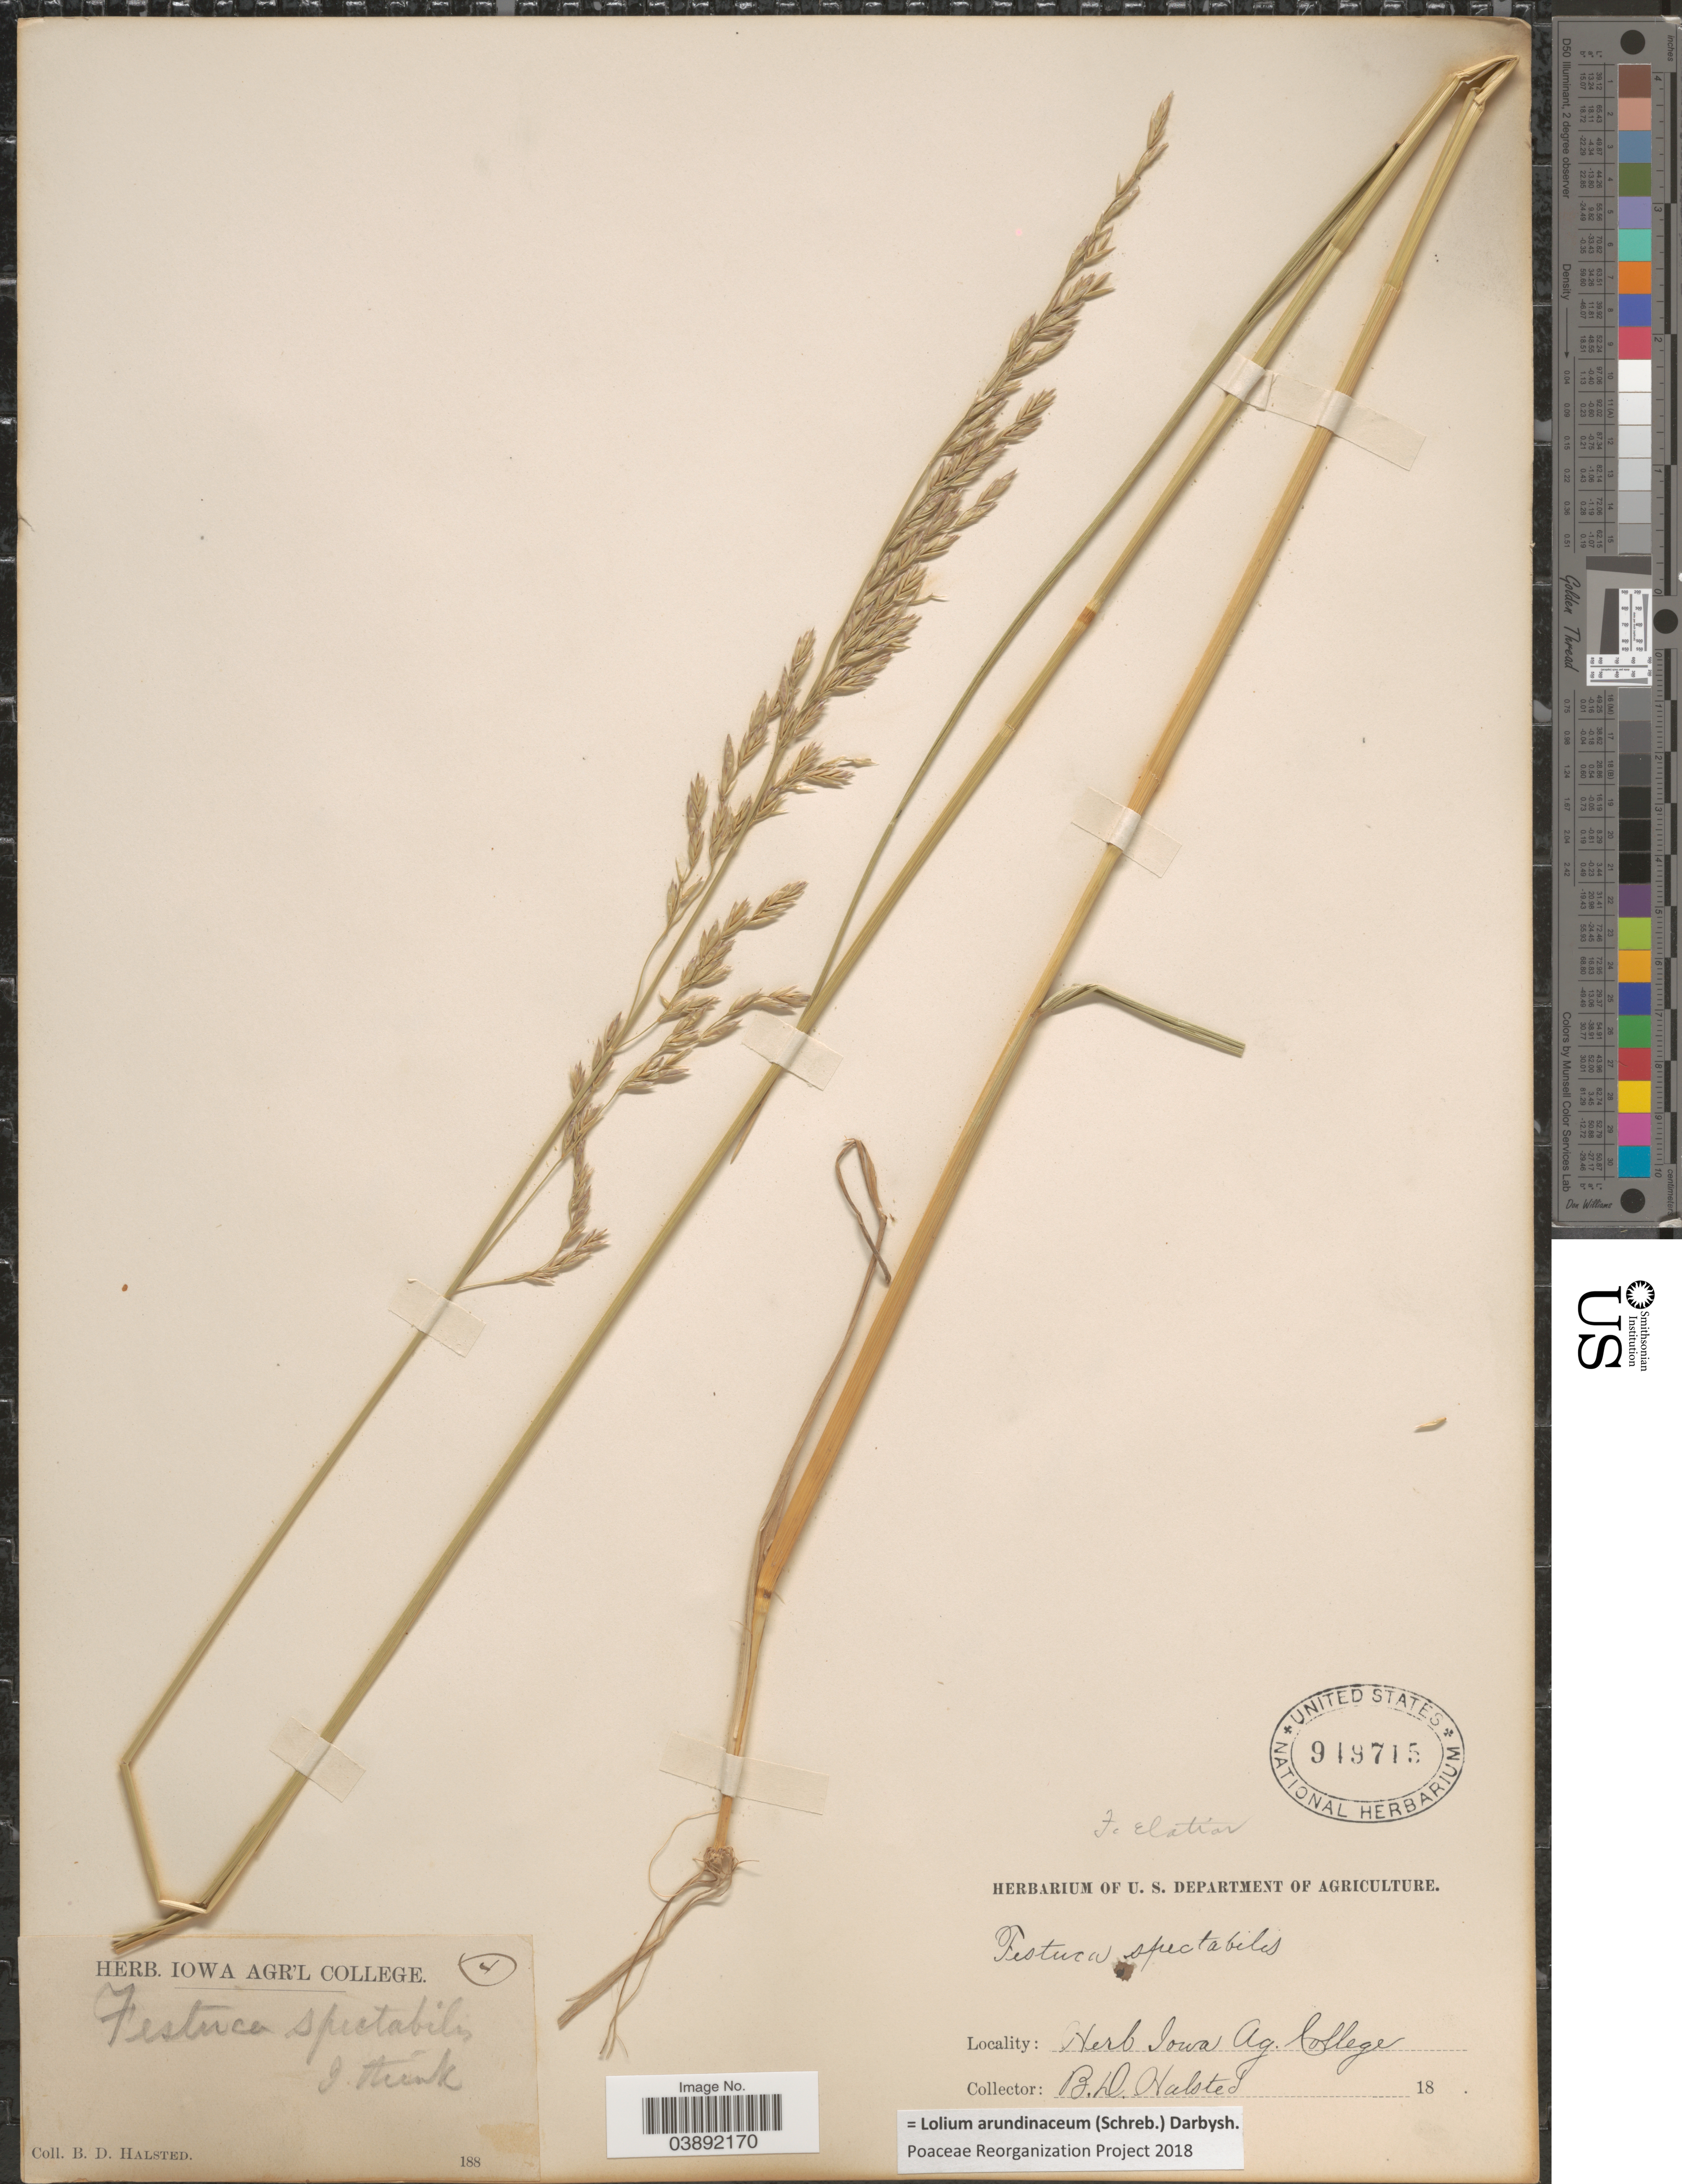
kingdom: Plantae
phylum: Tracheophyta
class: Liliopsida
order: Poales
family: Poaceae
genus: Lolium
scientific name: Lolium arundinaceum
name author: (Schreb.) Darbysh.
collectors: B. Halsted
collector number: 4?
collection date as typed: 188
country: United States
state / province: Iowa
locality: Herb. Iowa. Ag. College.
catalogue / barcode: US 949715